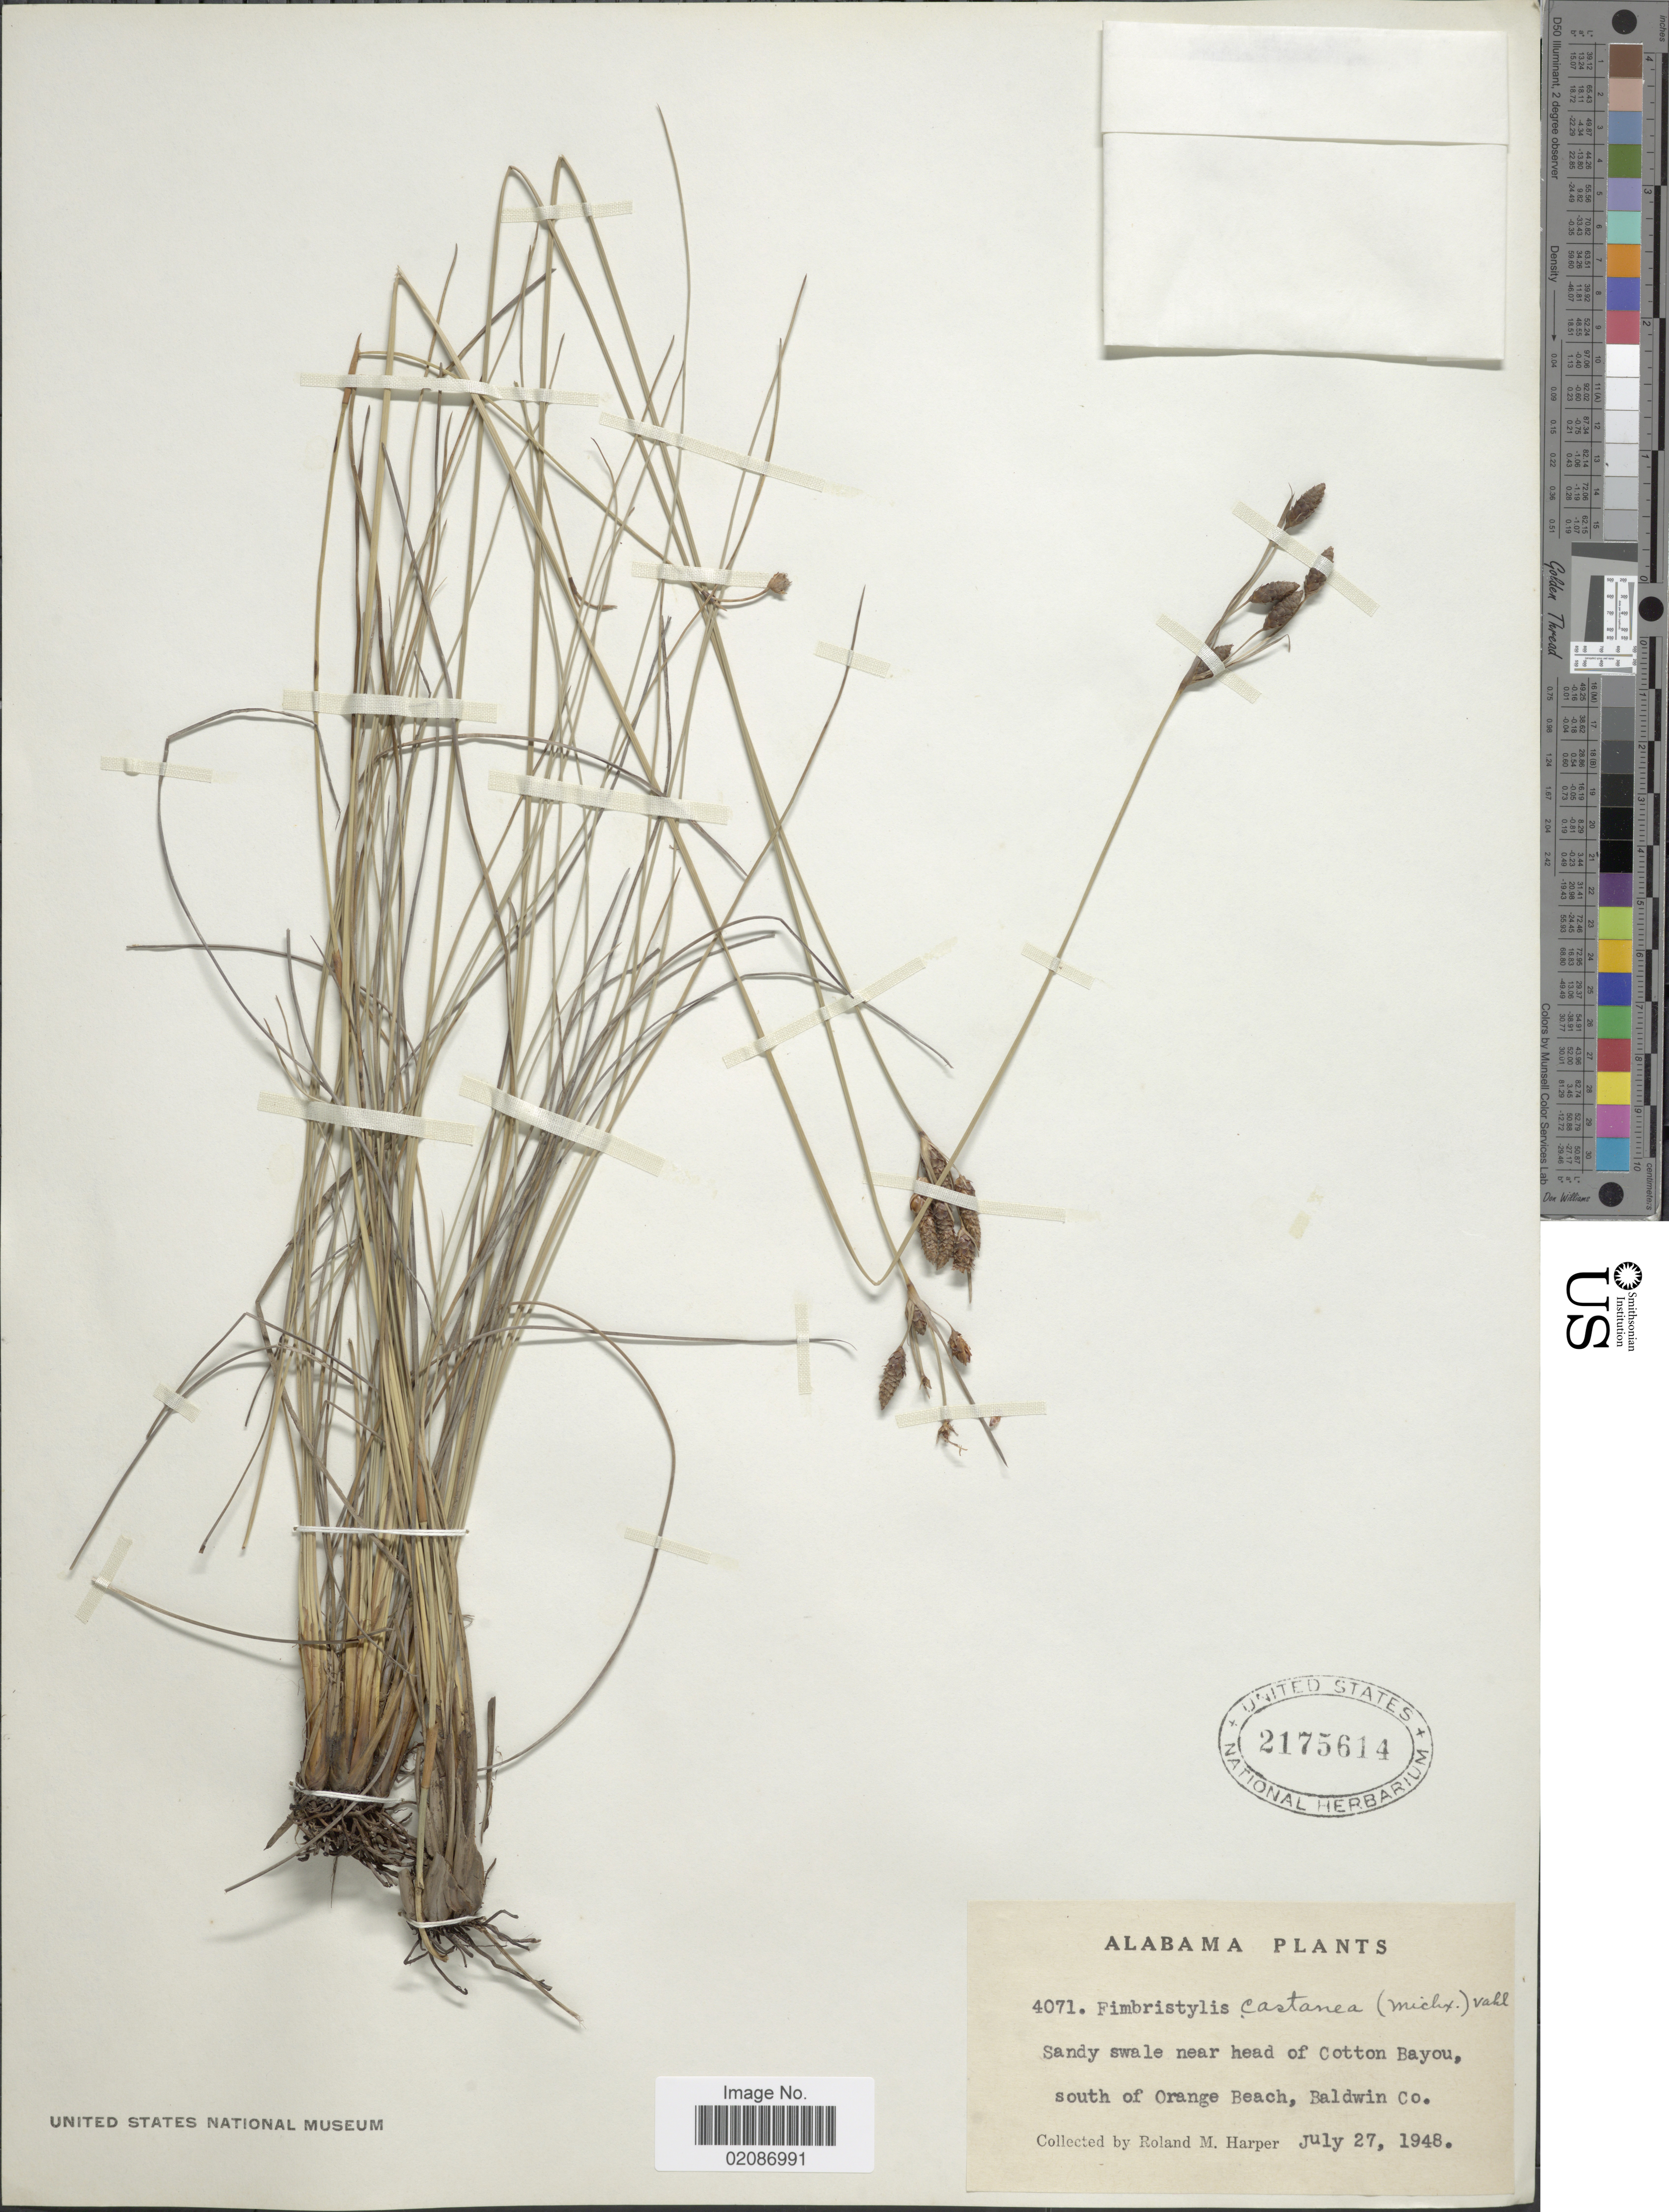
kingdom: Plantae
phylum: Tracheophyta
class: Liliopsida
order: Poales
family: Cyperaceae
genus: Fimbristylis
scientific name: Fimbristylis spadicea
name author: (L.) Vahl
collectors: R. M. Harper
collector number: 4071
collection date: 1948-07-27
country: United States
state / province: Alabama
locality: Near head of Cotton Bayou, south of Orange Beach, Baldwin Co.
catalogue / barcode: US 2175614